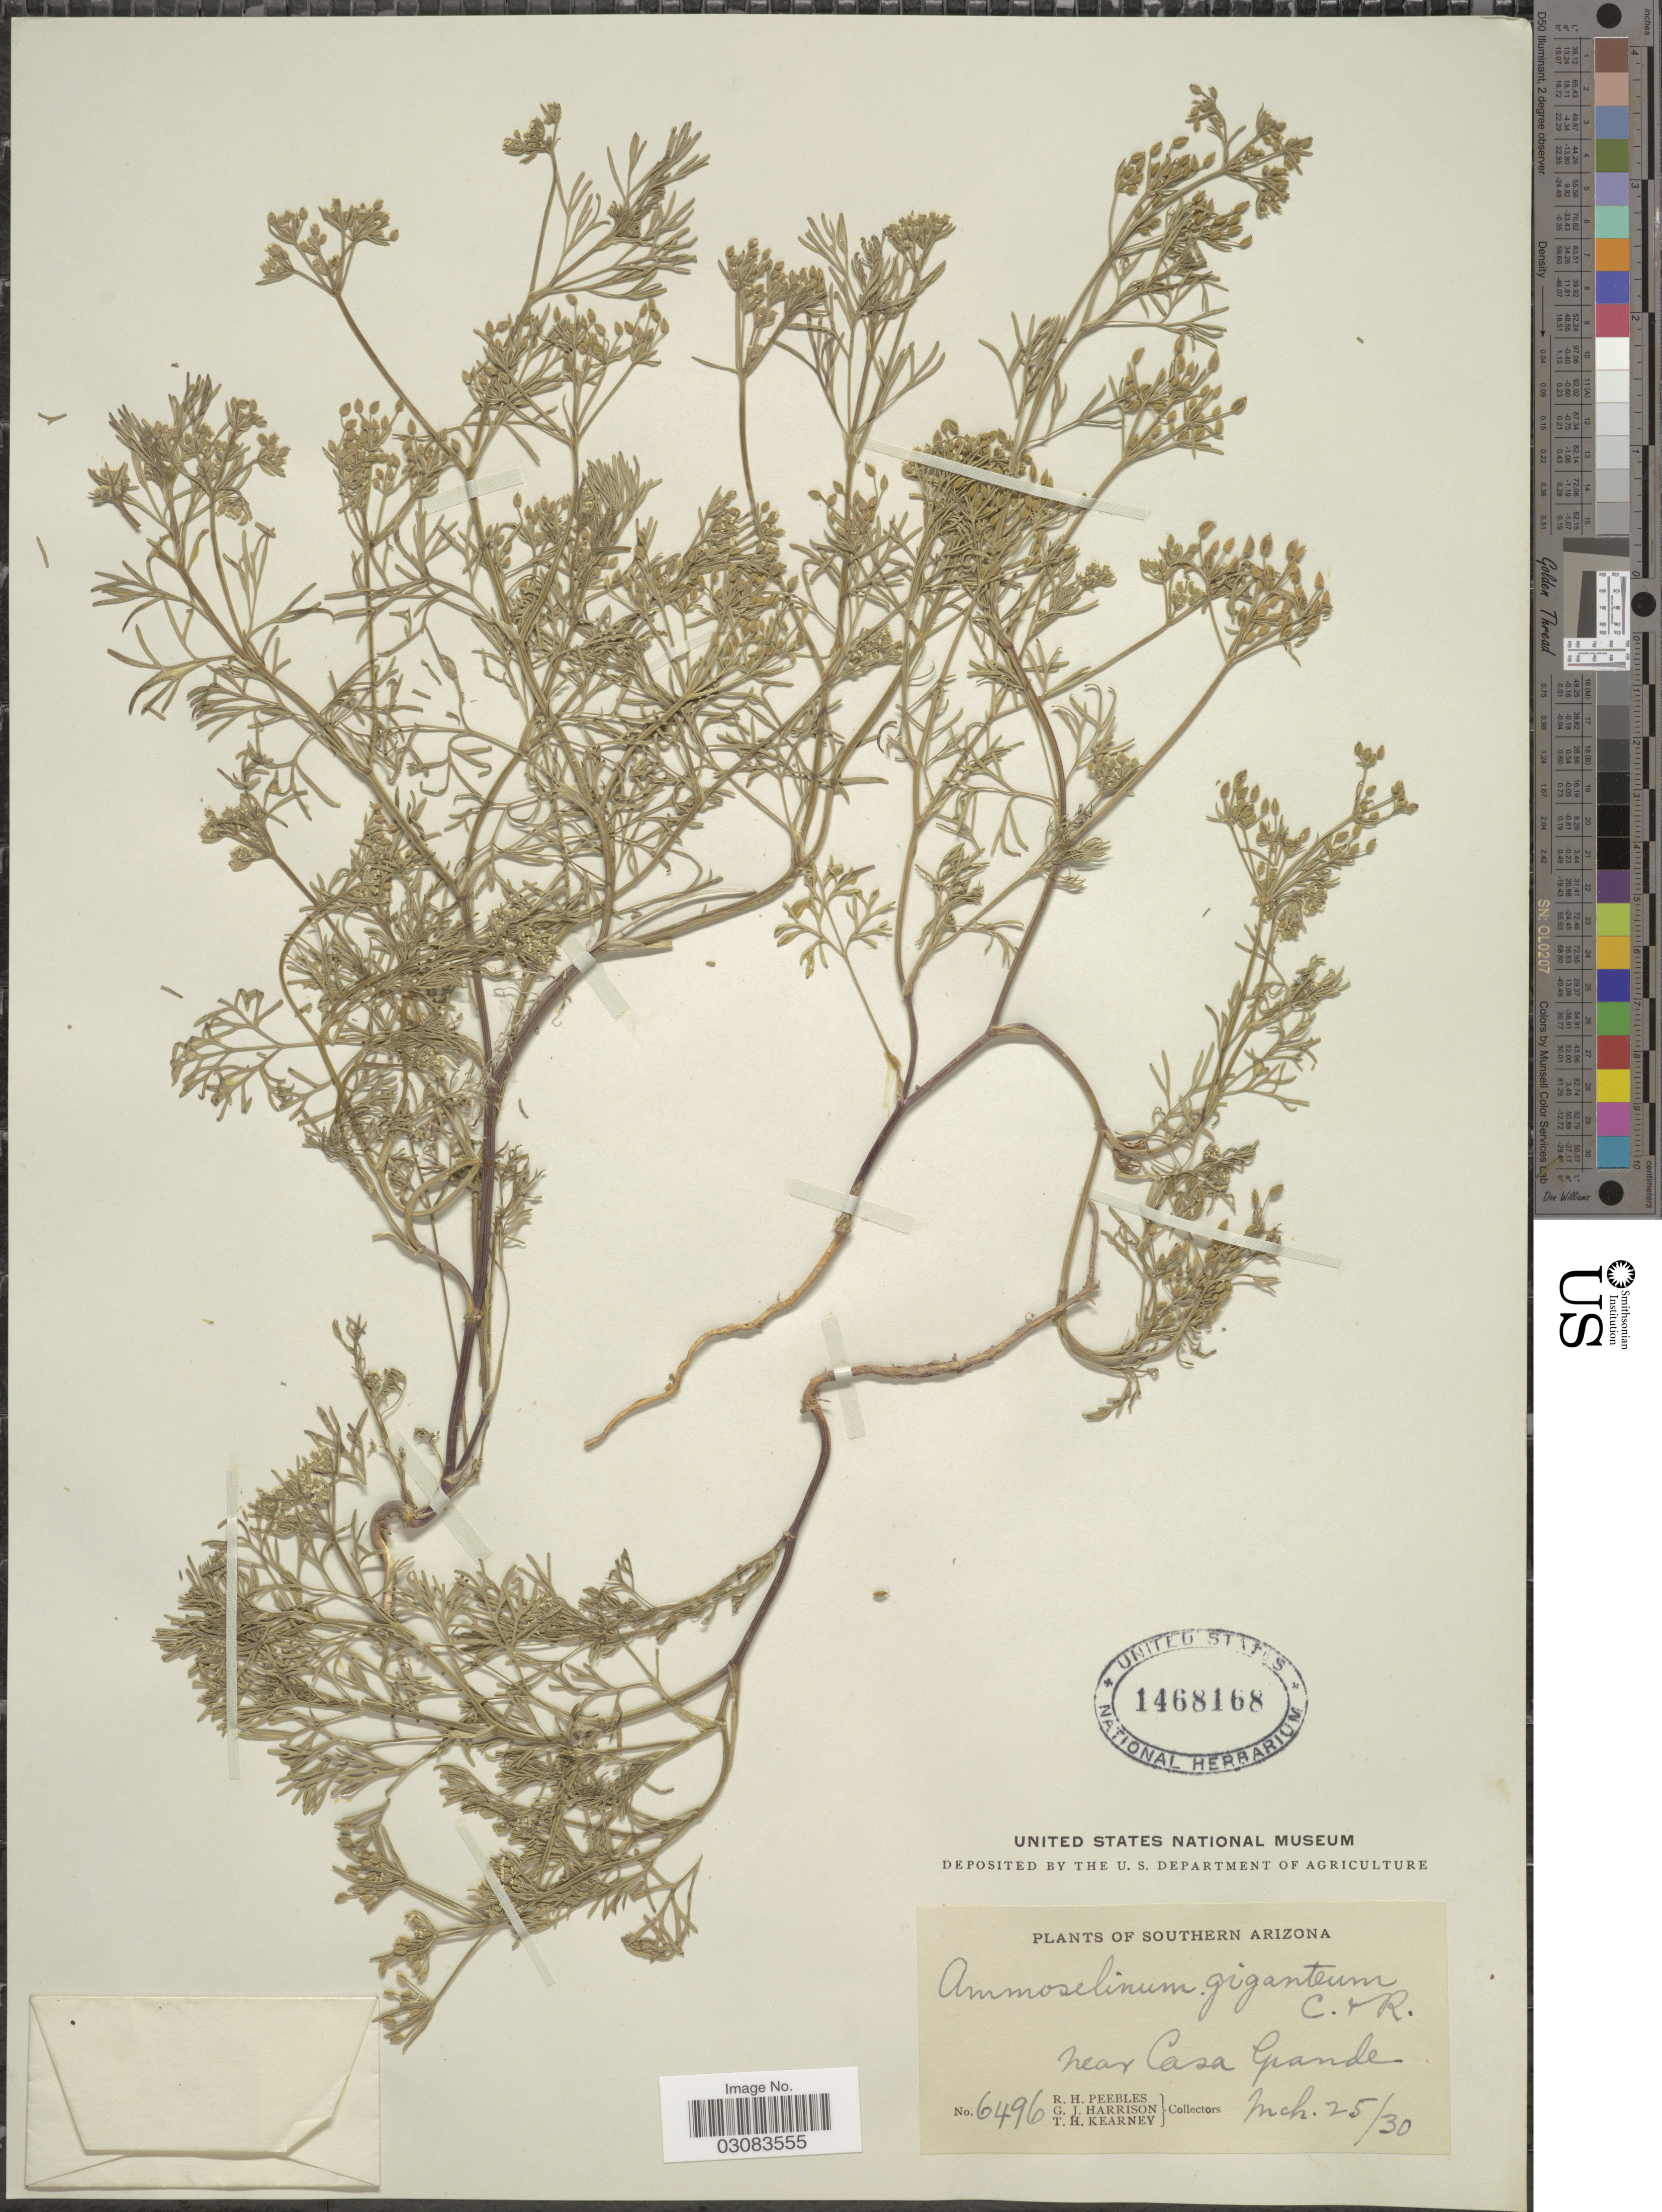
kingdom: Plantae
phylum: Tracheophyta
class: Magnoliopsida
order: Apiales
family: Apiaceae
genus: Ammoselinum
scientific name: Ammoselinum giganteum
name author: J.M. Coult. & Rose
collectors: R. H. Peebles, G. J. Harrison & T. H. Kearney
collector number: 6496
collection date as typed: Transcribed d/m/y: 25/3/30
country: United States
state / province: Arizona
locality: Southern Arizona. Near Casa Grande.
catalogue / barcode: US 1468168